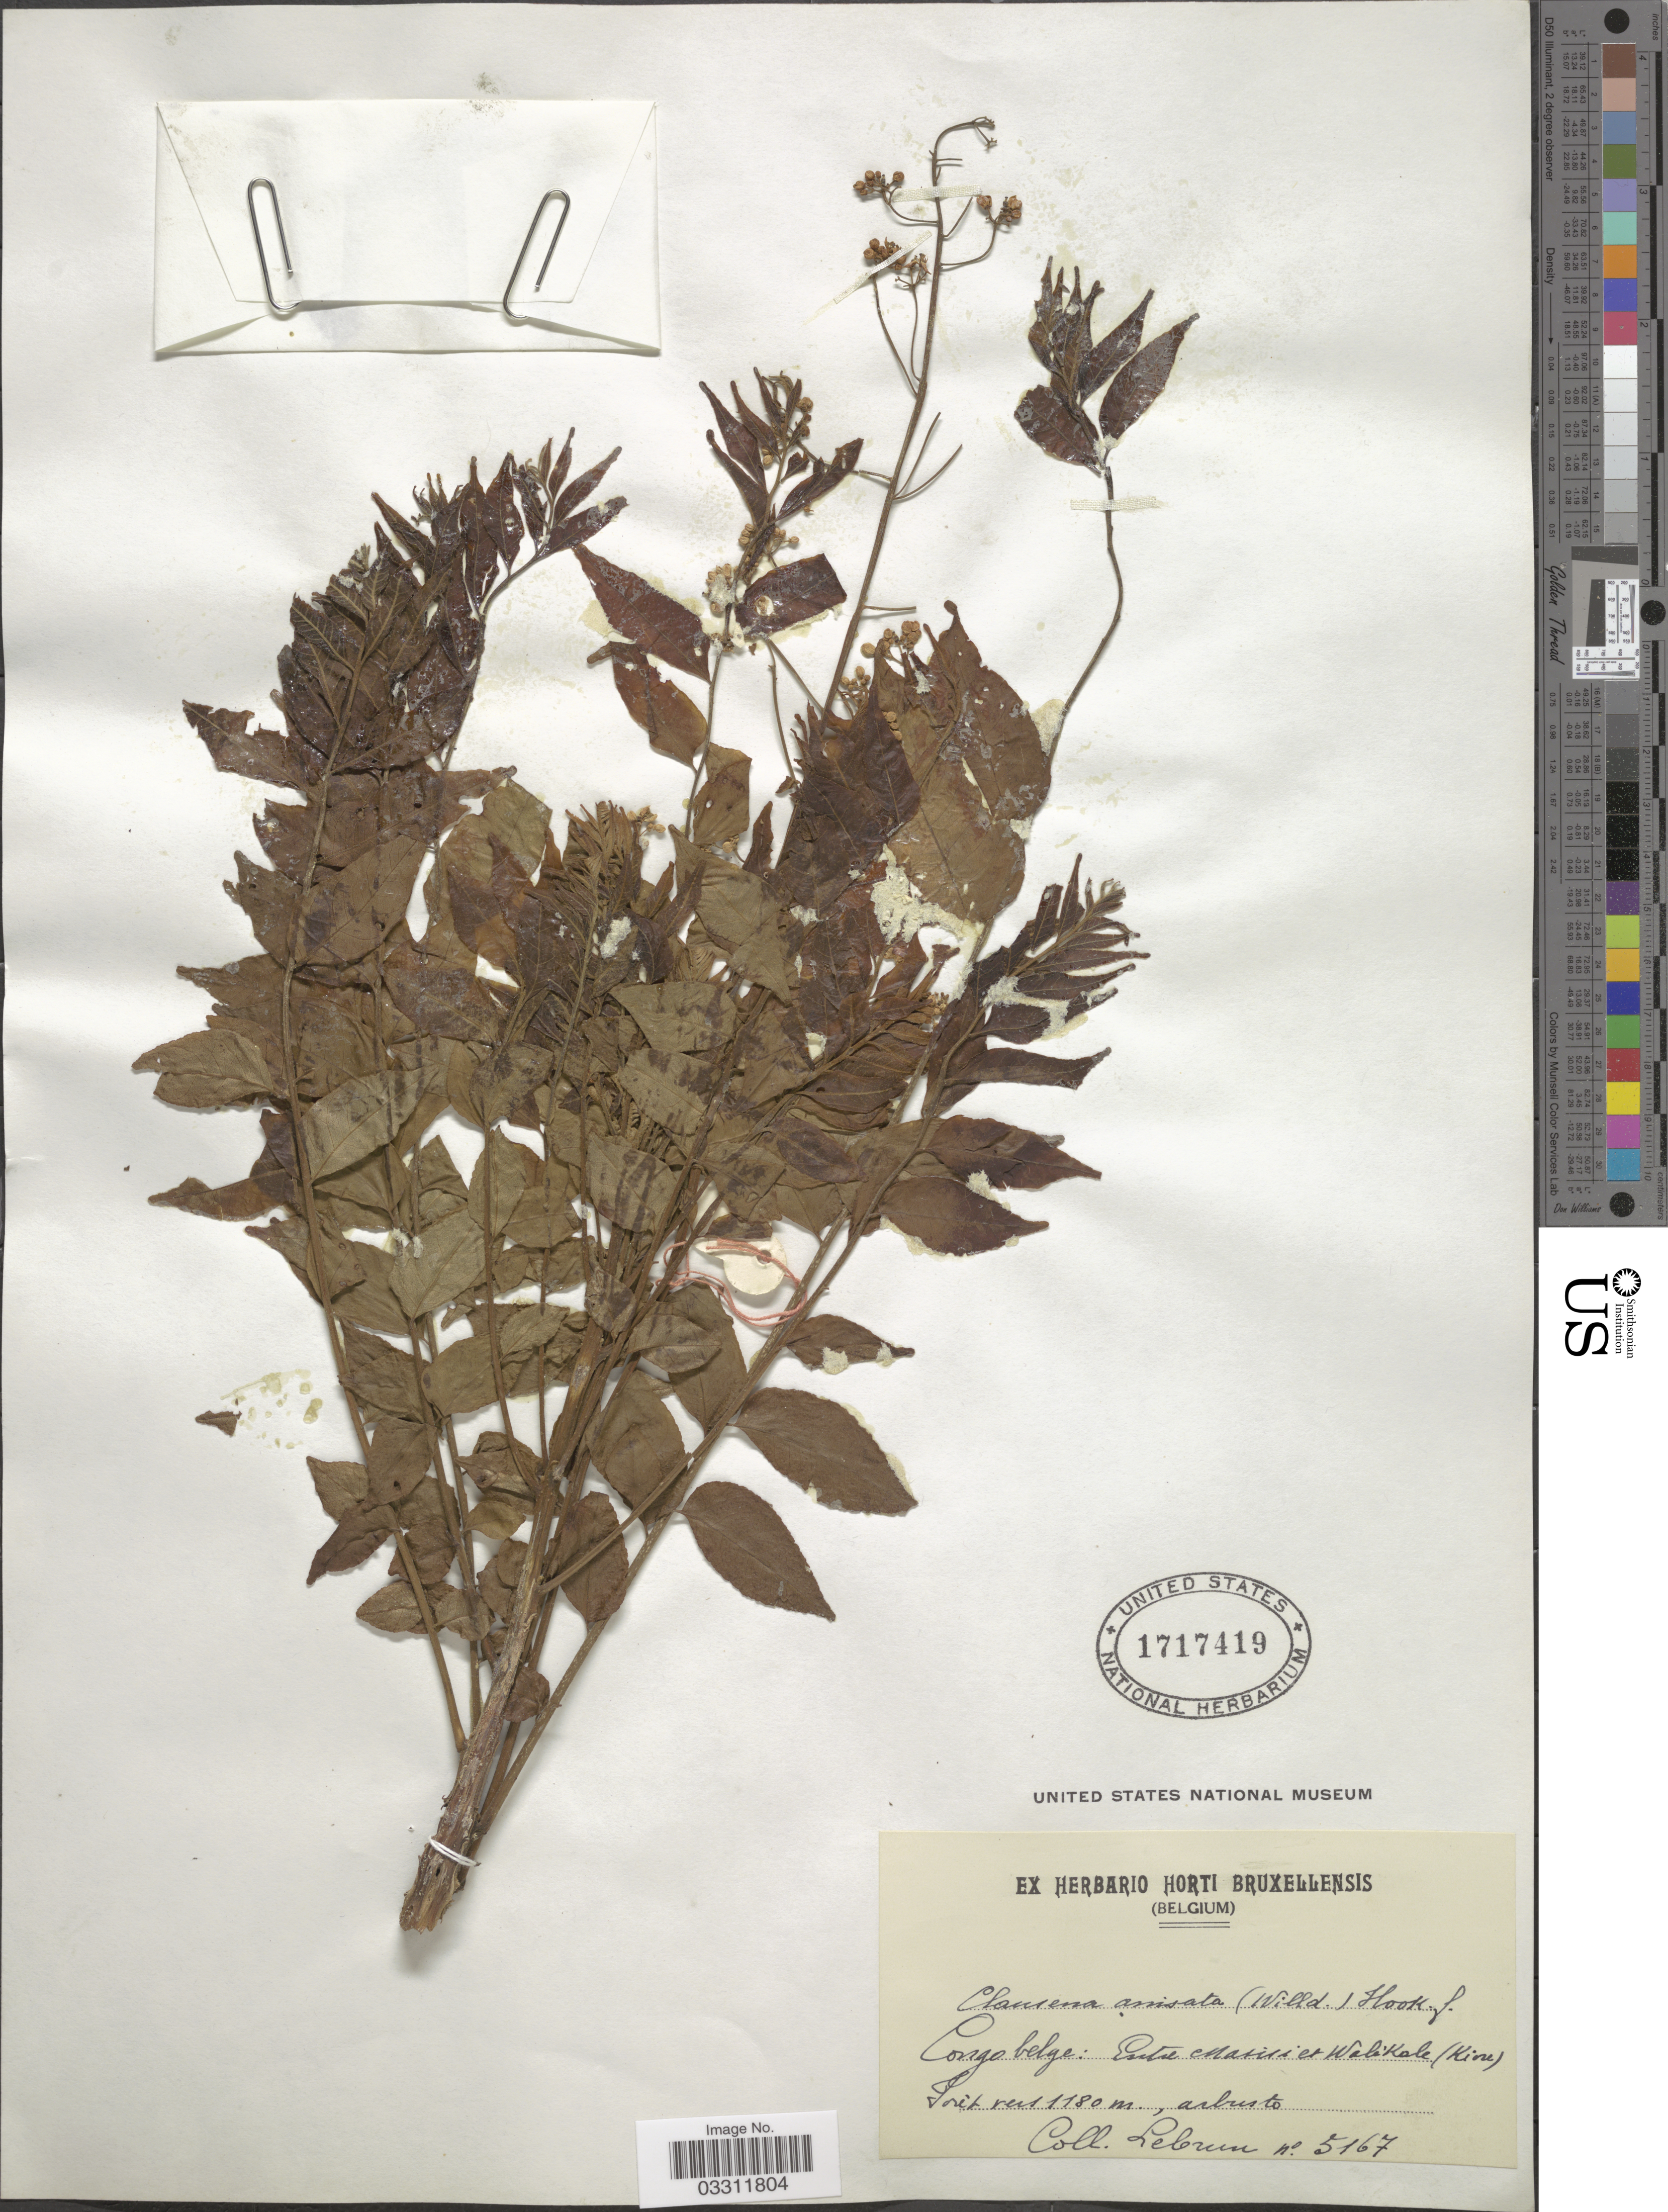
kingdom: Plantae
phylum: Tracheophyta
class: Magnoliopsida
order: Sapindales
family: Rutaceae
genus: Clausena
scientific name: Clausena anisata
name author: (Willd.) Benth.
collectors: J.A. Lebrun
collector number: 5167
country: Congo, Democratic Republic of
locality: Congo Belge: Entre Masisi et Walikale (Kivu).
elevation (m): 1180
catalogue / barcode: US 1717419